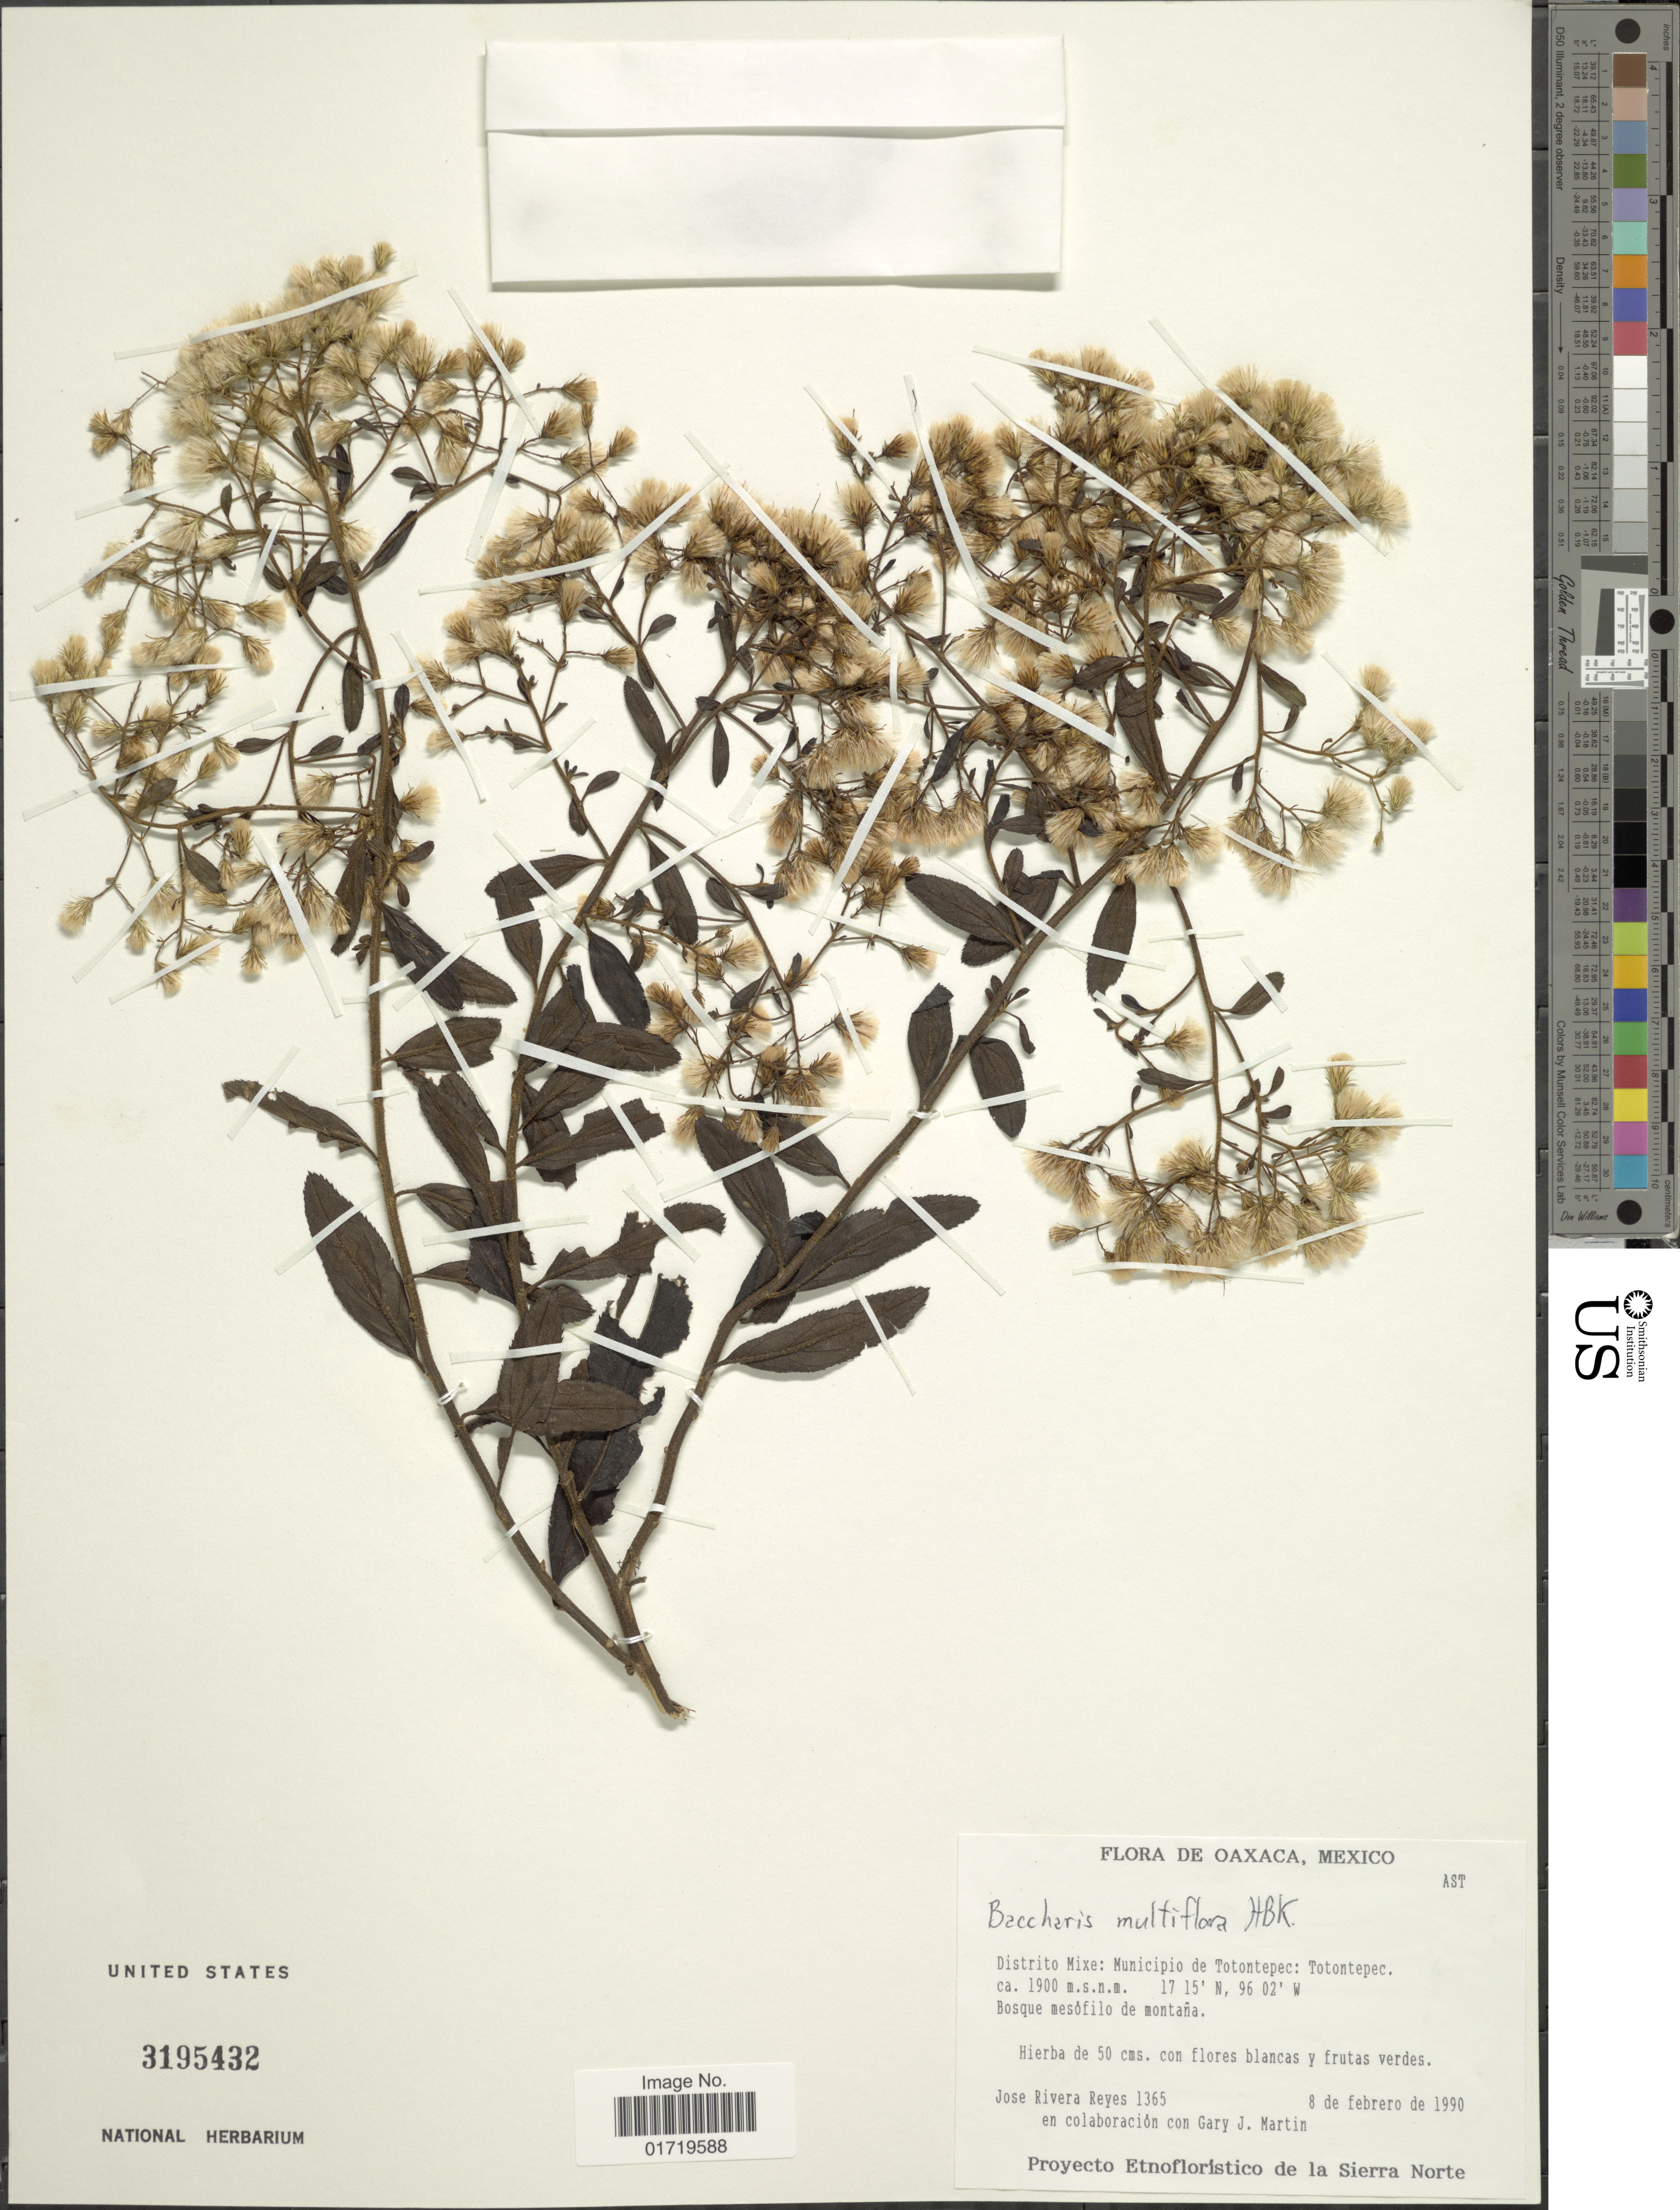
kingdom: Plantae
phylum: Tracheophyta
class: Magnoliopsida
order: Asterales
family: Asteraceae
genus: Baccharis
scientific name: Baccharis multiflora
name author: Kunth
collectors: J. Reyes & G. J. Martin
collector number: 1365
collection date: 1990-02-08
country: Mexico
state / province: Oaxaca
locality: Distrito Mixe: Municipio de Totontepec: Totontepec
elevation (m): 1900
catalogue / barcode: US 3195432